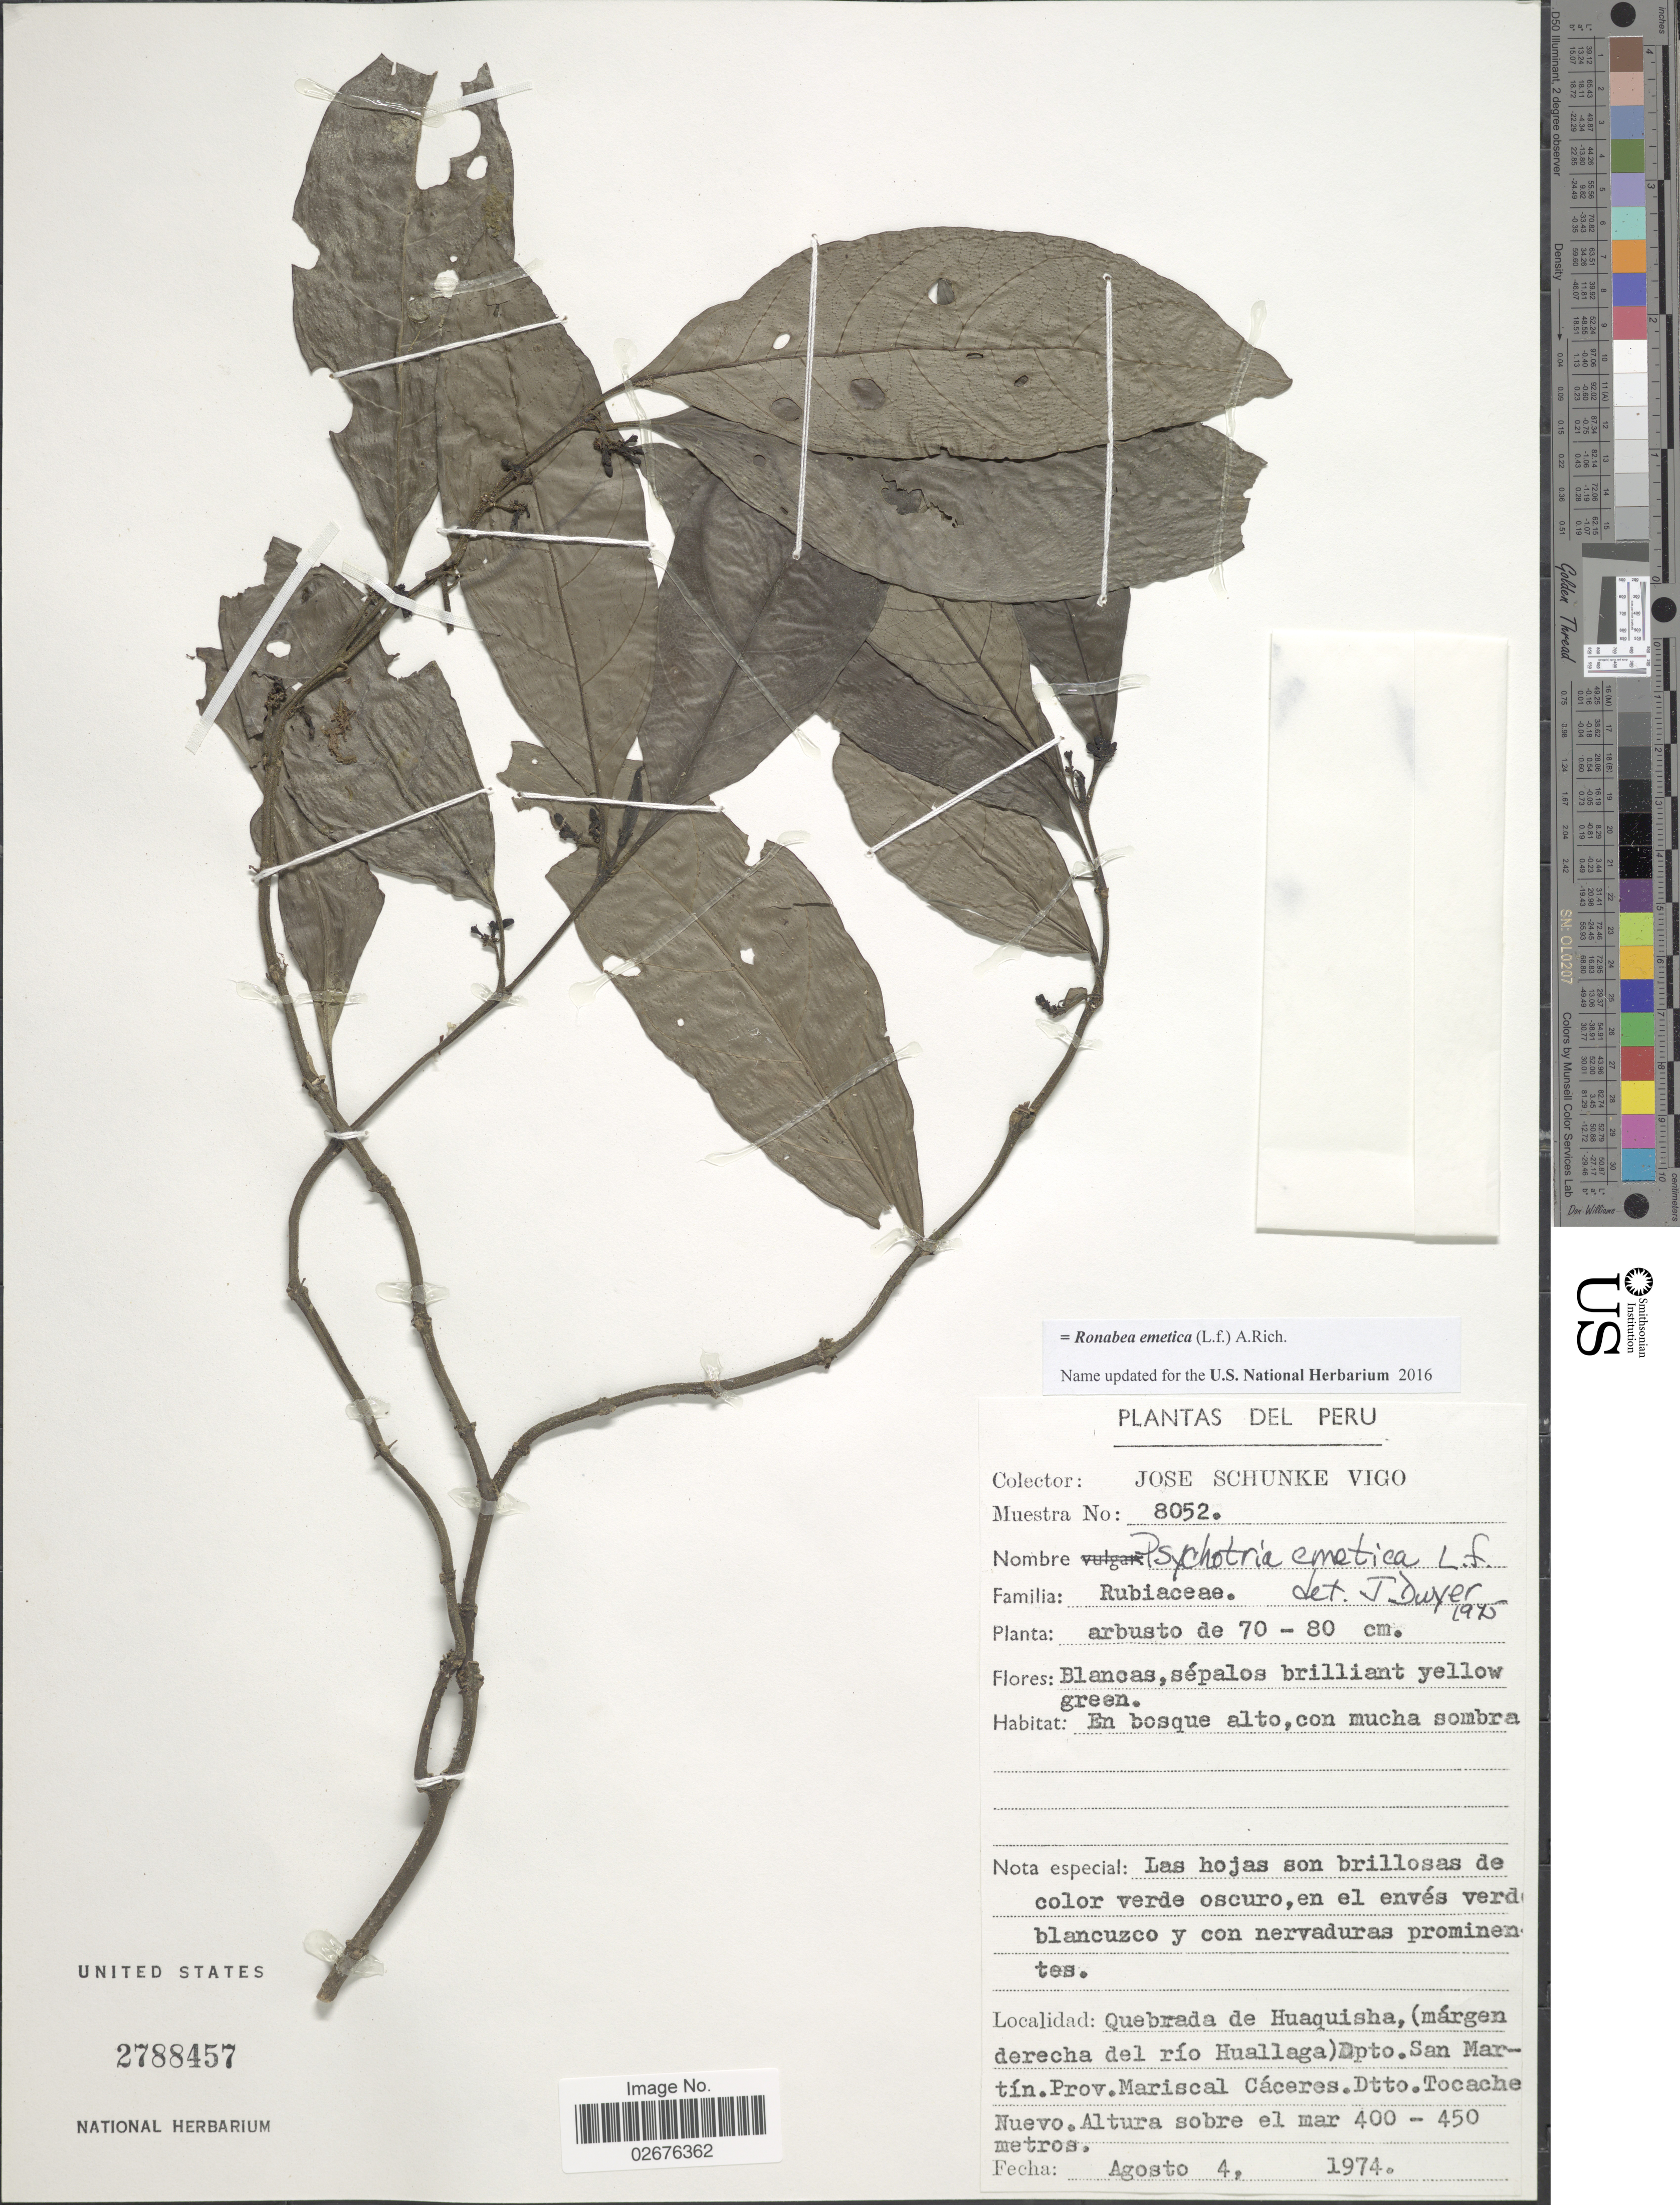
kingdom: Plantae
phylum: Tracheophyta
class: Magnoliopsida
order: Gentianales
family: Rubiaceae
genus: Ronabea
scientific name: Ronabea emetica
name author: (L. f.) A. Rich.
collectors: J. Schunke Vigo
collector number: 8052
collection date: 1974-08-04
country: Peru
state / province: San Martín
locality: Quebrada de Huaquisha, (margen derecha del rio Huallaga). Prov. Mariscal Caceres. Dtto. Tocache Nuevo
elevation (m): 400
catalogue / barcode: US 2788457